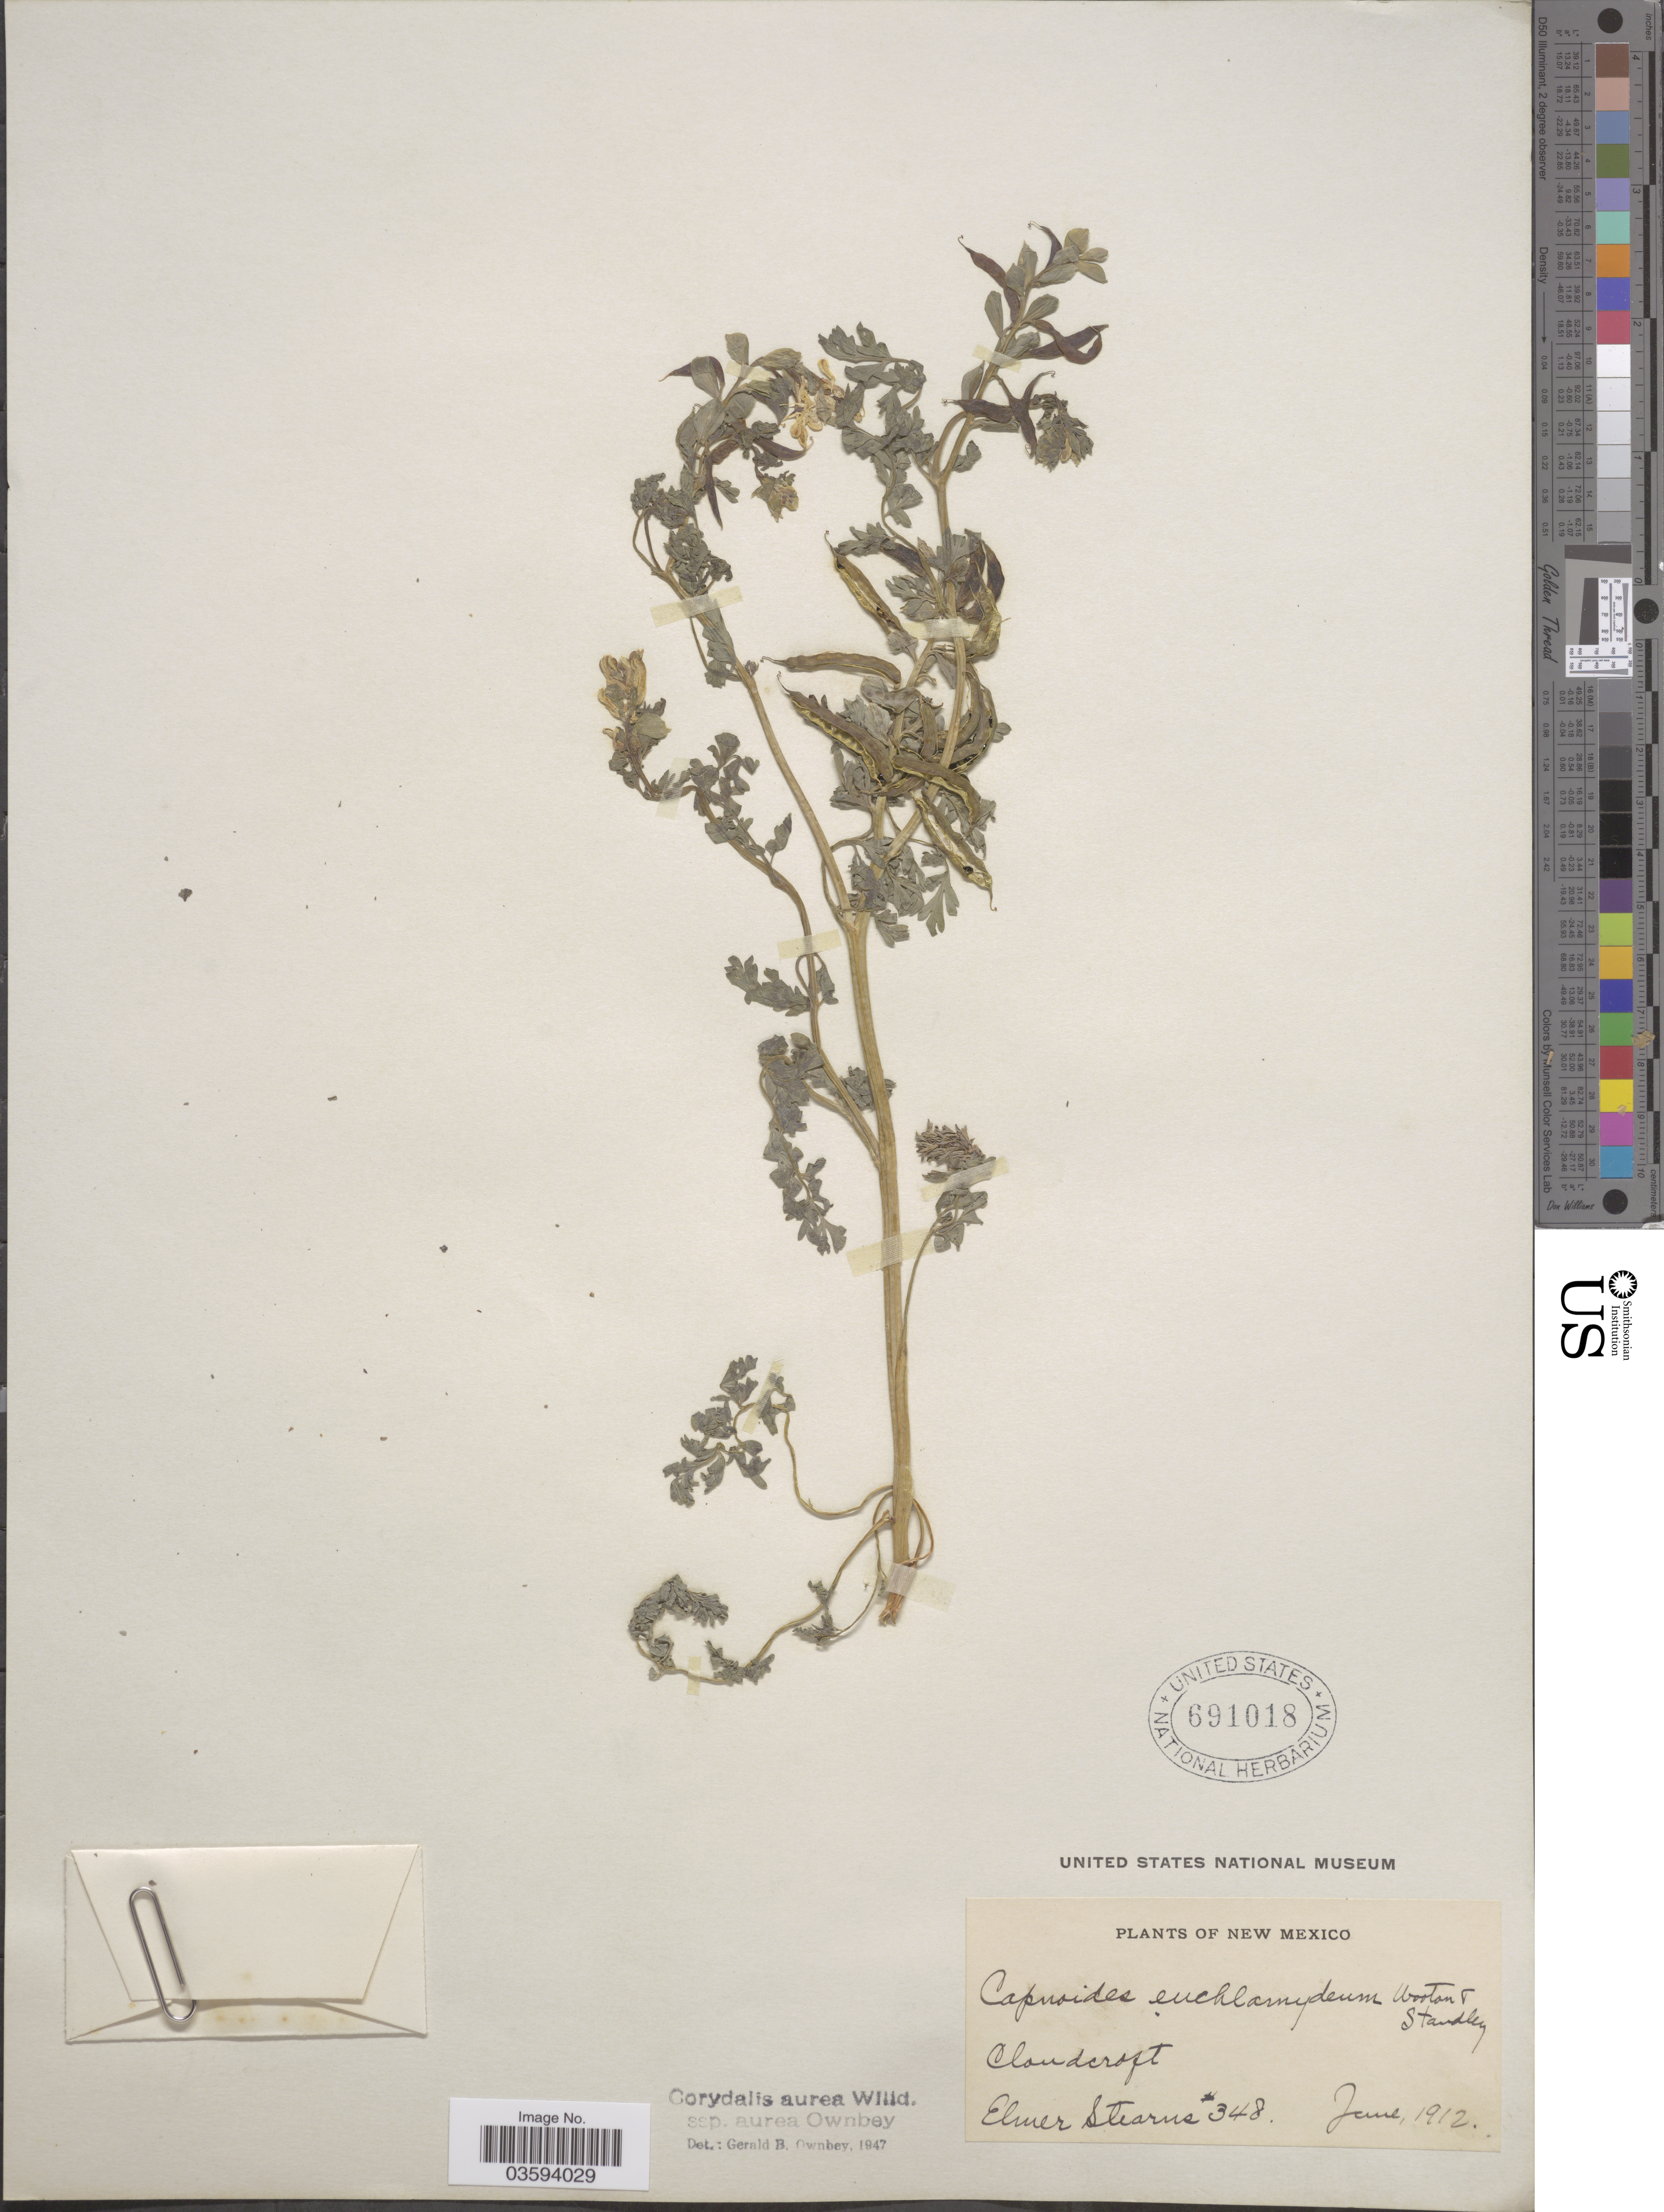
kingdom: Plantae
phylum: Tracheophyta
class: Magnoliopsida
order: Ranunculales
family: Papaveraceae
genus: Corydalis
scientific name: Corydalis aurea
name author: Willd.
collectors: E. Stearns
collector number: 348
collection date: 1912-06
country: United States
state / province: New Mexico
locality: Cloudcroft.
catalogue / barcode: US 691018